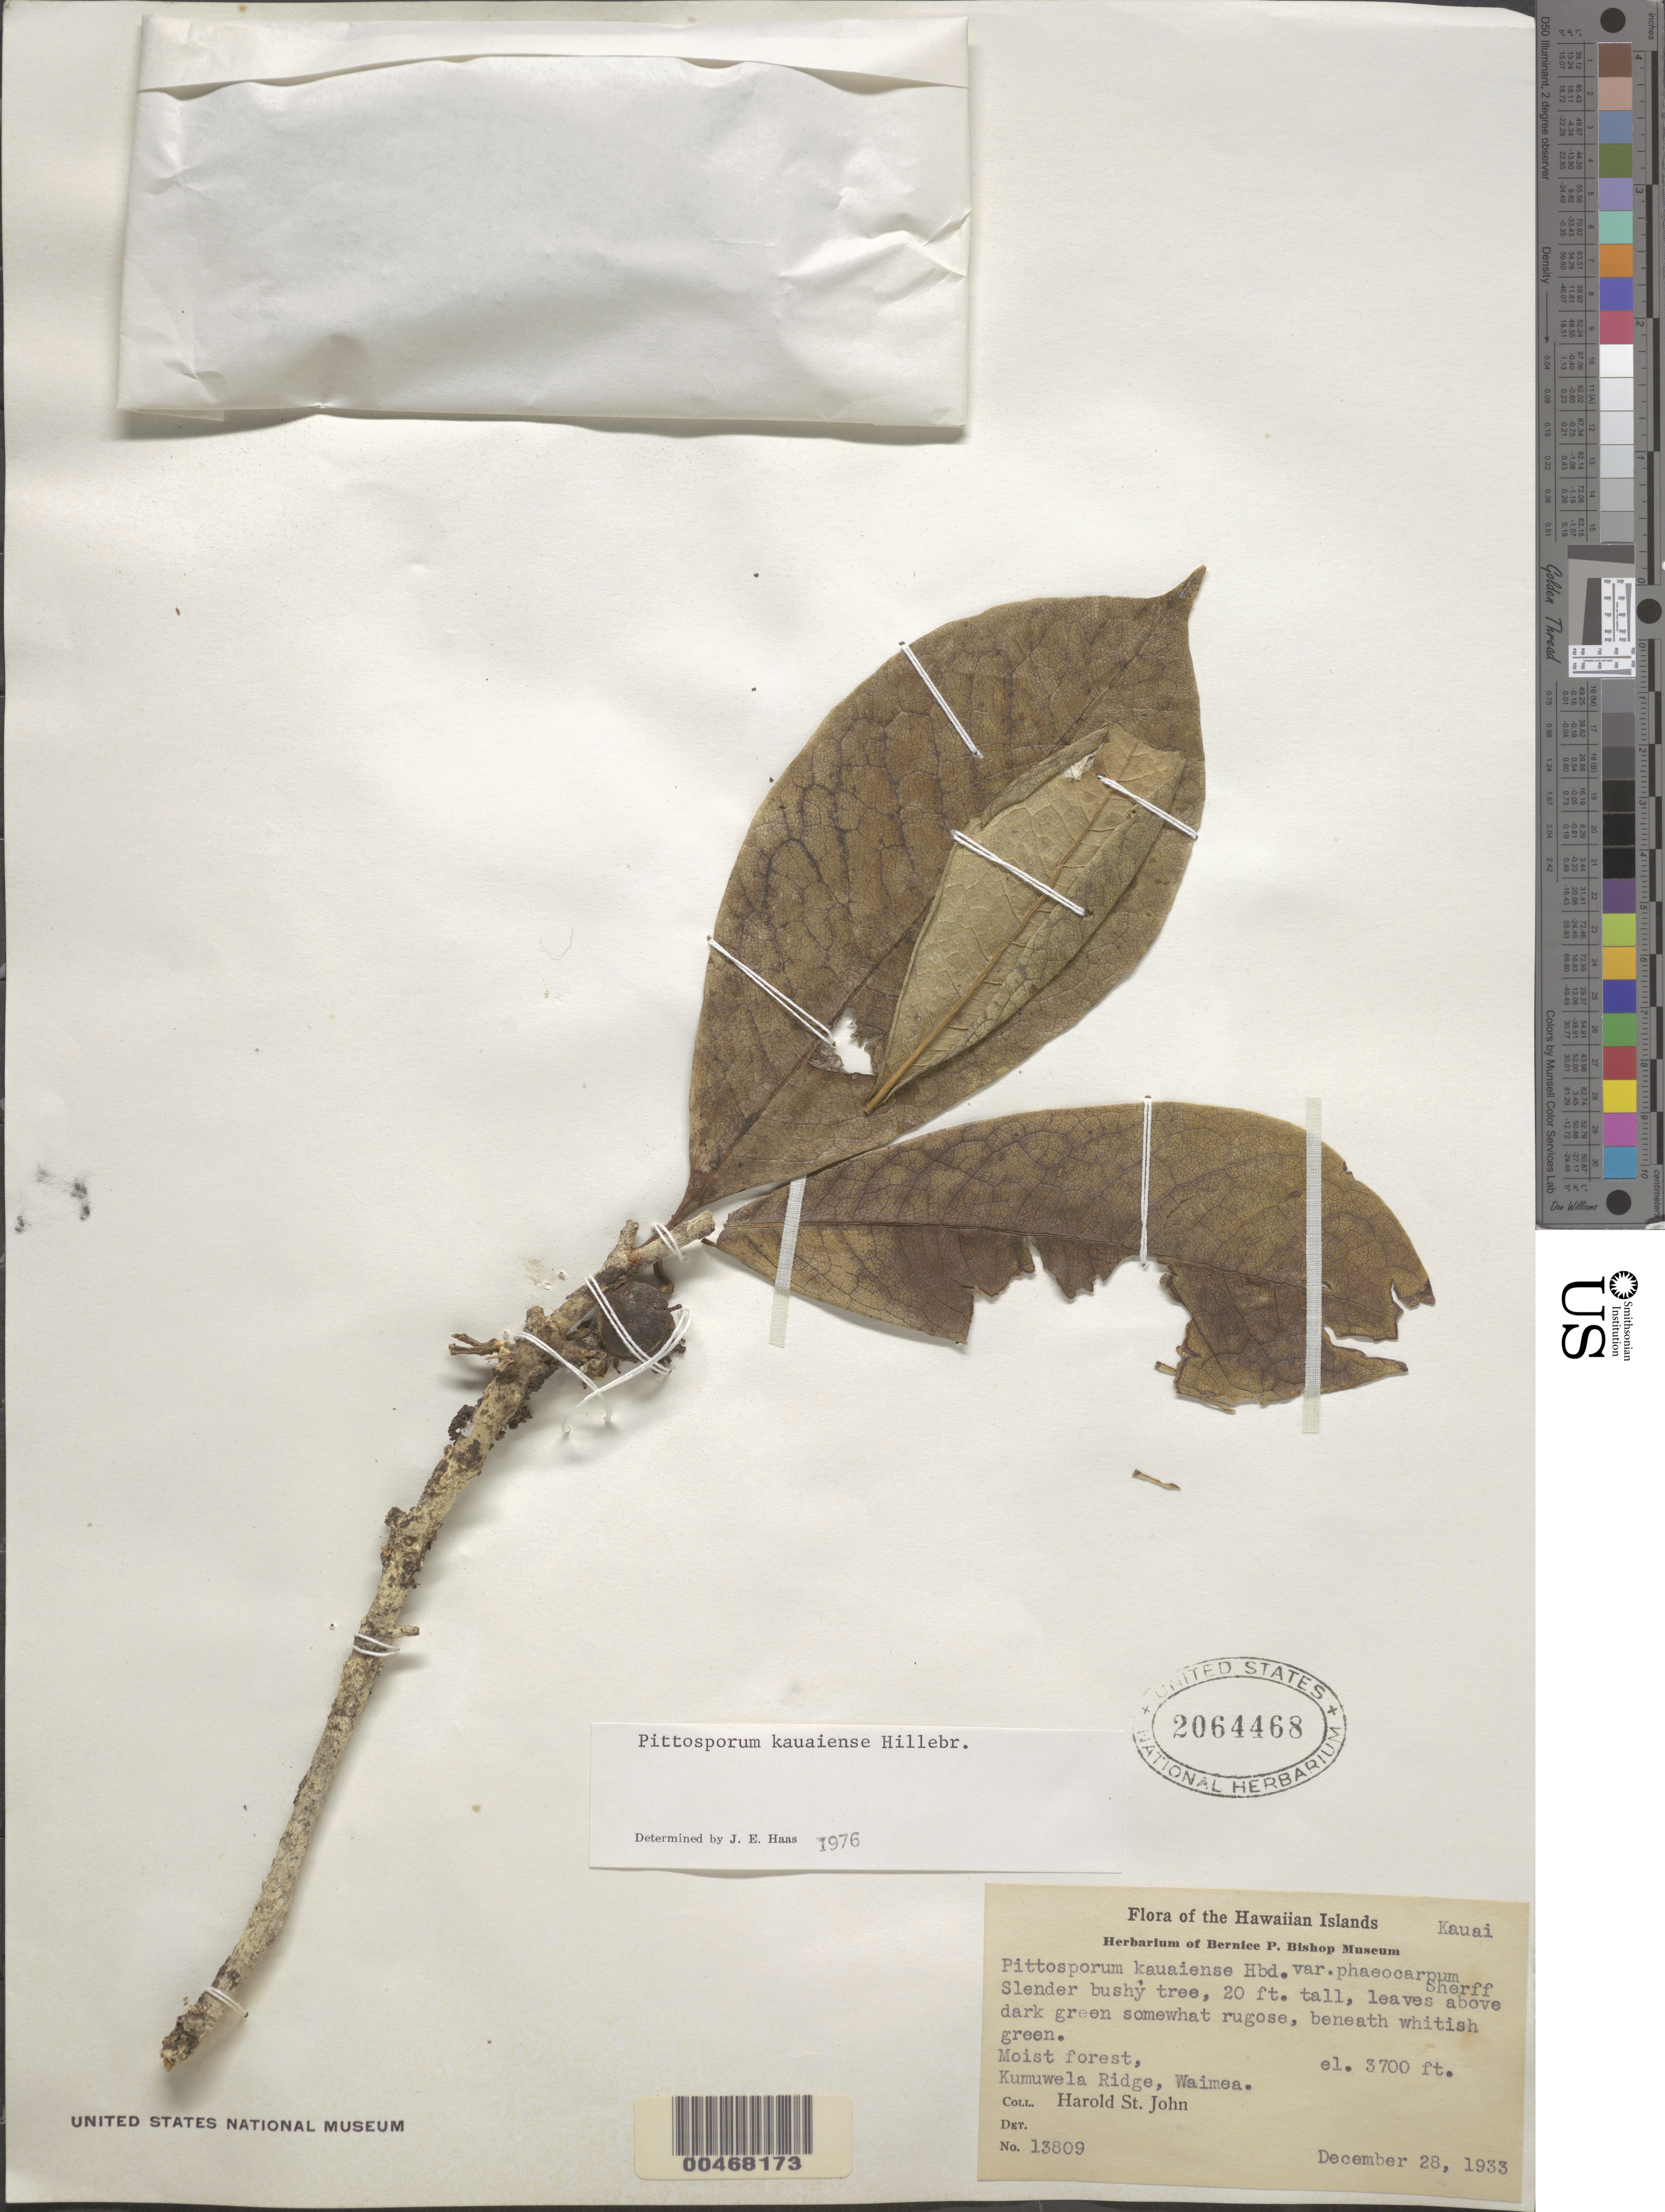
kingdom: Plantae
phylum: Tracheophyta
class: Magnoliopsida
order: Apiales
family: Pittosporaceae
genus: Pittosporum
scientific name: Pittosporum kauaiense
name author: Hillebr.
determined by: Haas, J. E.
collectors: H. St. John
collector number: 13809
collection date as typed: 28 Dec 1933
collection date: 1933-12-28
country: United States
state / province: Hawaii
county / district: Kauai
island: Kaua'i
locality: Kumuwela Ridge, Waimea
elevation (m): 1128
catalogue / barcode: US 2064468